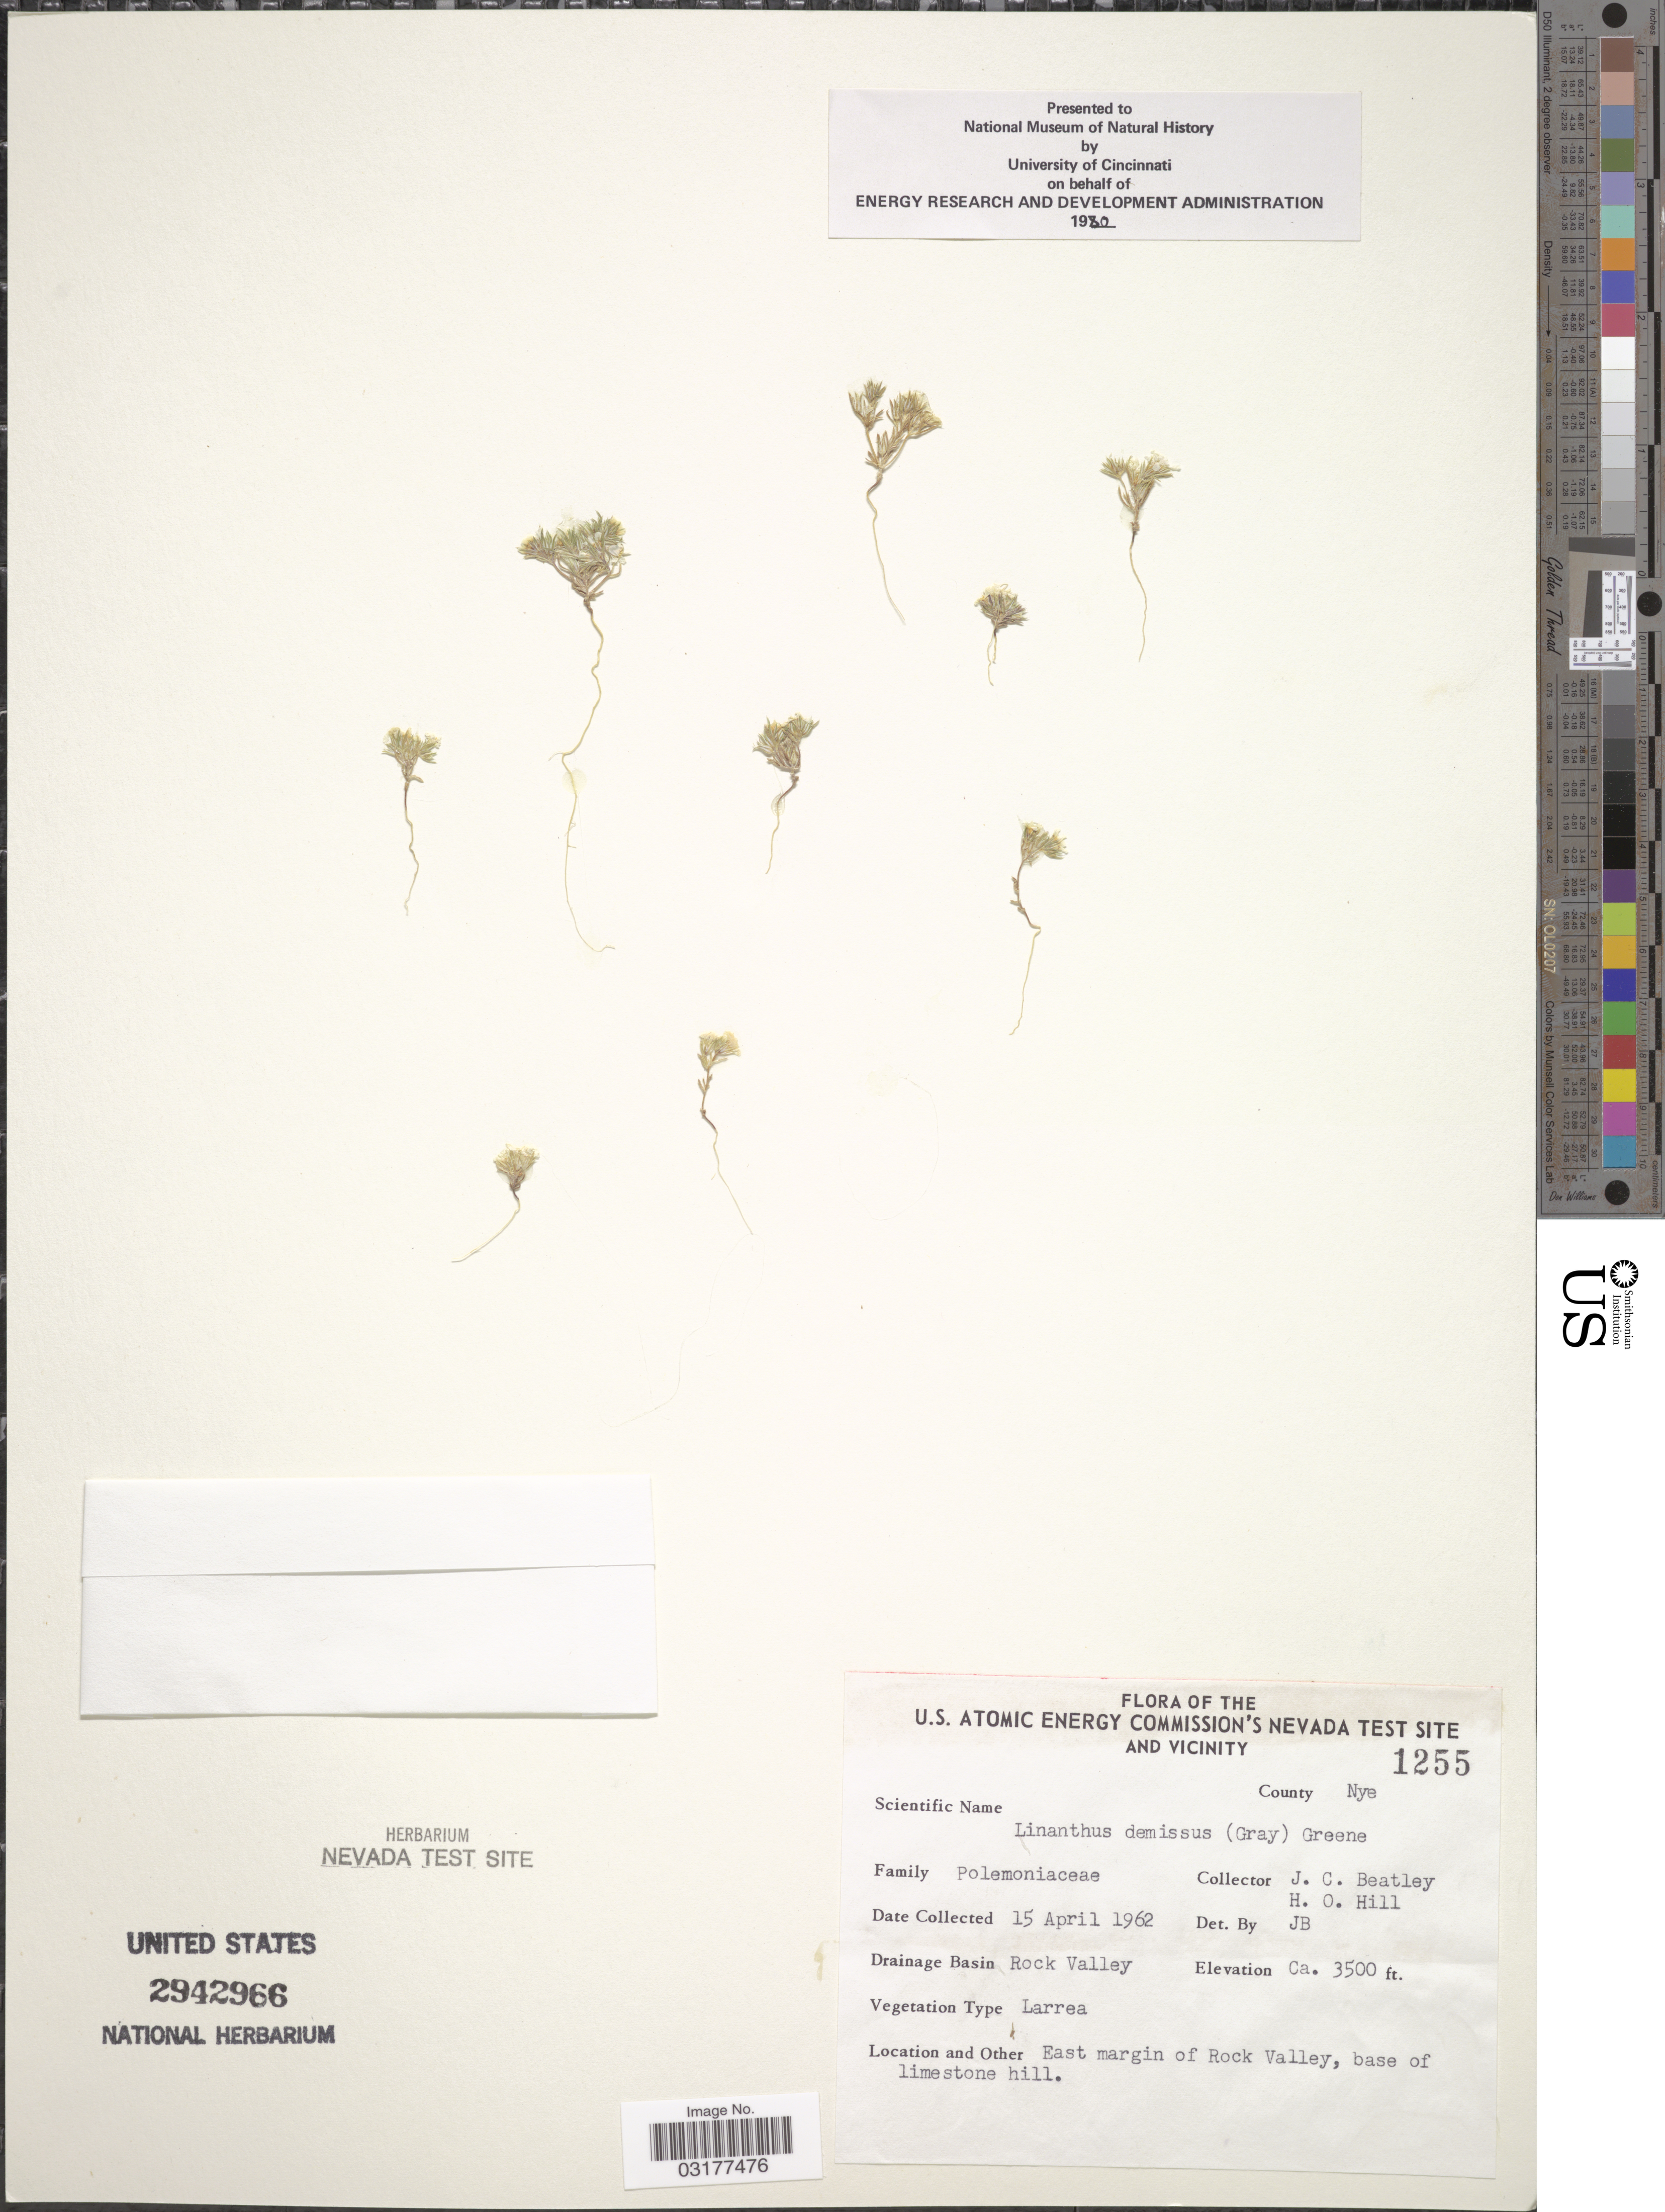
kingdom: Plantae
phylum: Tracheophyta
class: Magnoliopsida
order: Ericales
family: Polemoniaceae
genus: Linanthus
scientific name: Linanthus demissus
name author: (A. Gray) Greene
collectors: J. C. Beatley & H. Hill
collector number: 1255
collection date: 1962-04-15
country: United States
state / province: Nevada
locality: The U.S. Atomic Energy Commission's Nevada Test Site and Vicinity. County Nye. Drainage Basin Rock Valley. East margin of Rock Valley, base of limestone hill.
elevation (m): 1067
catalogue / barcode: US 2942966